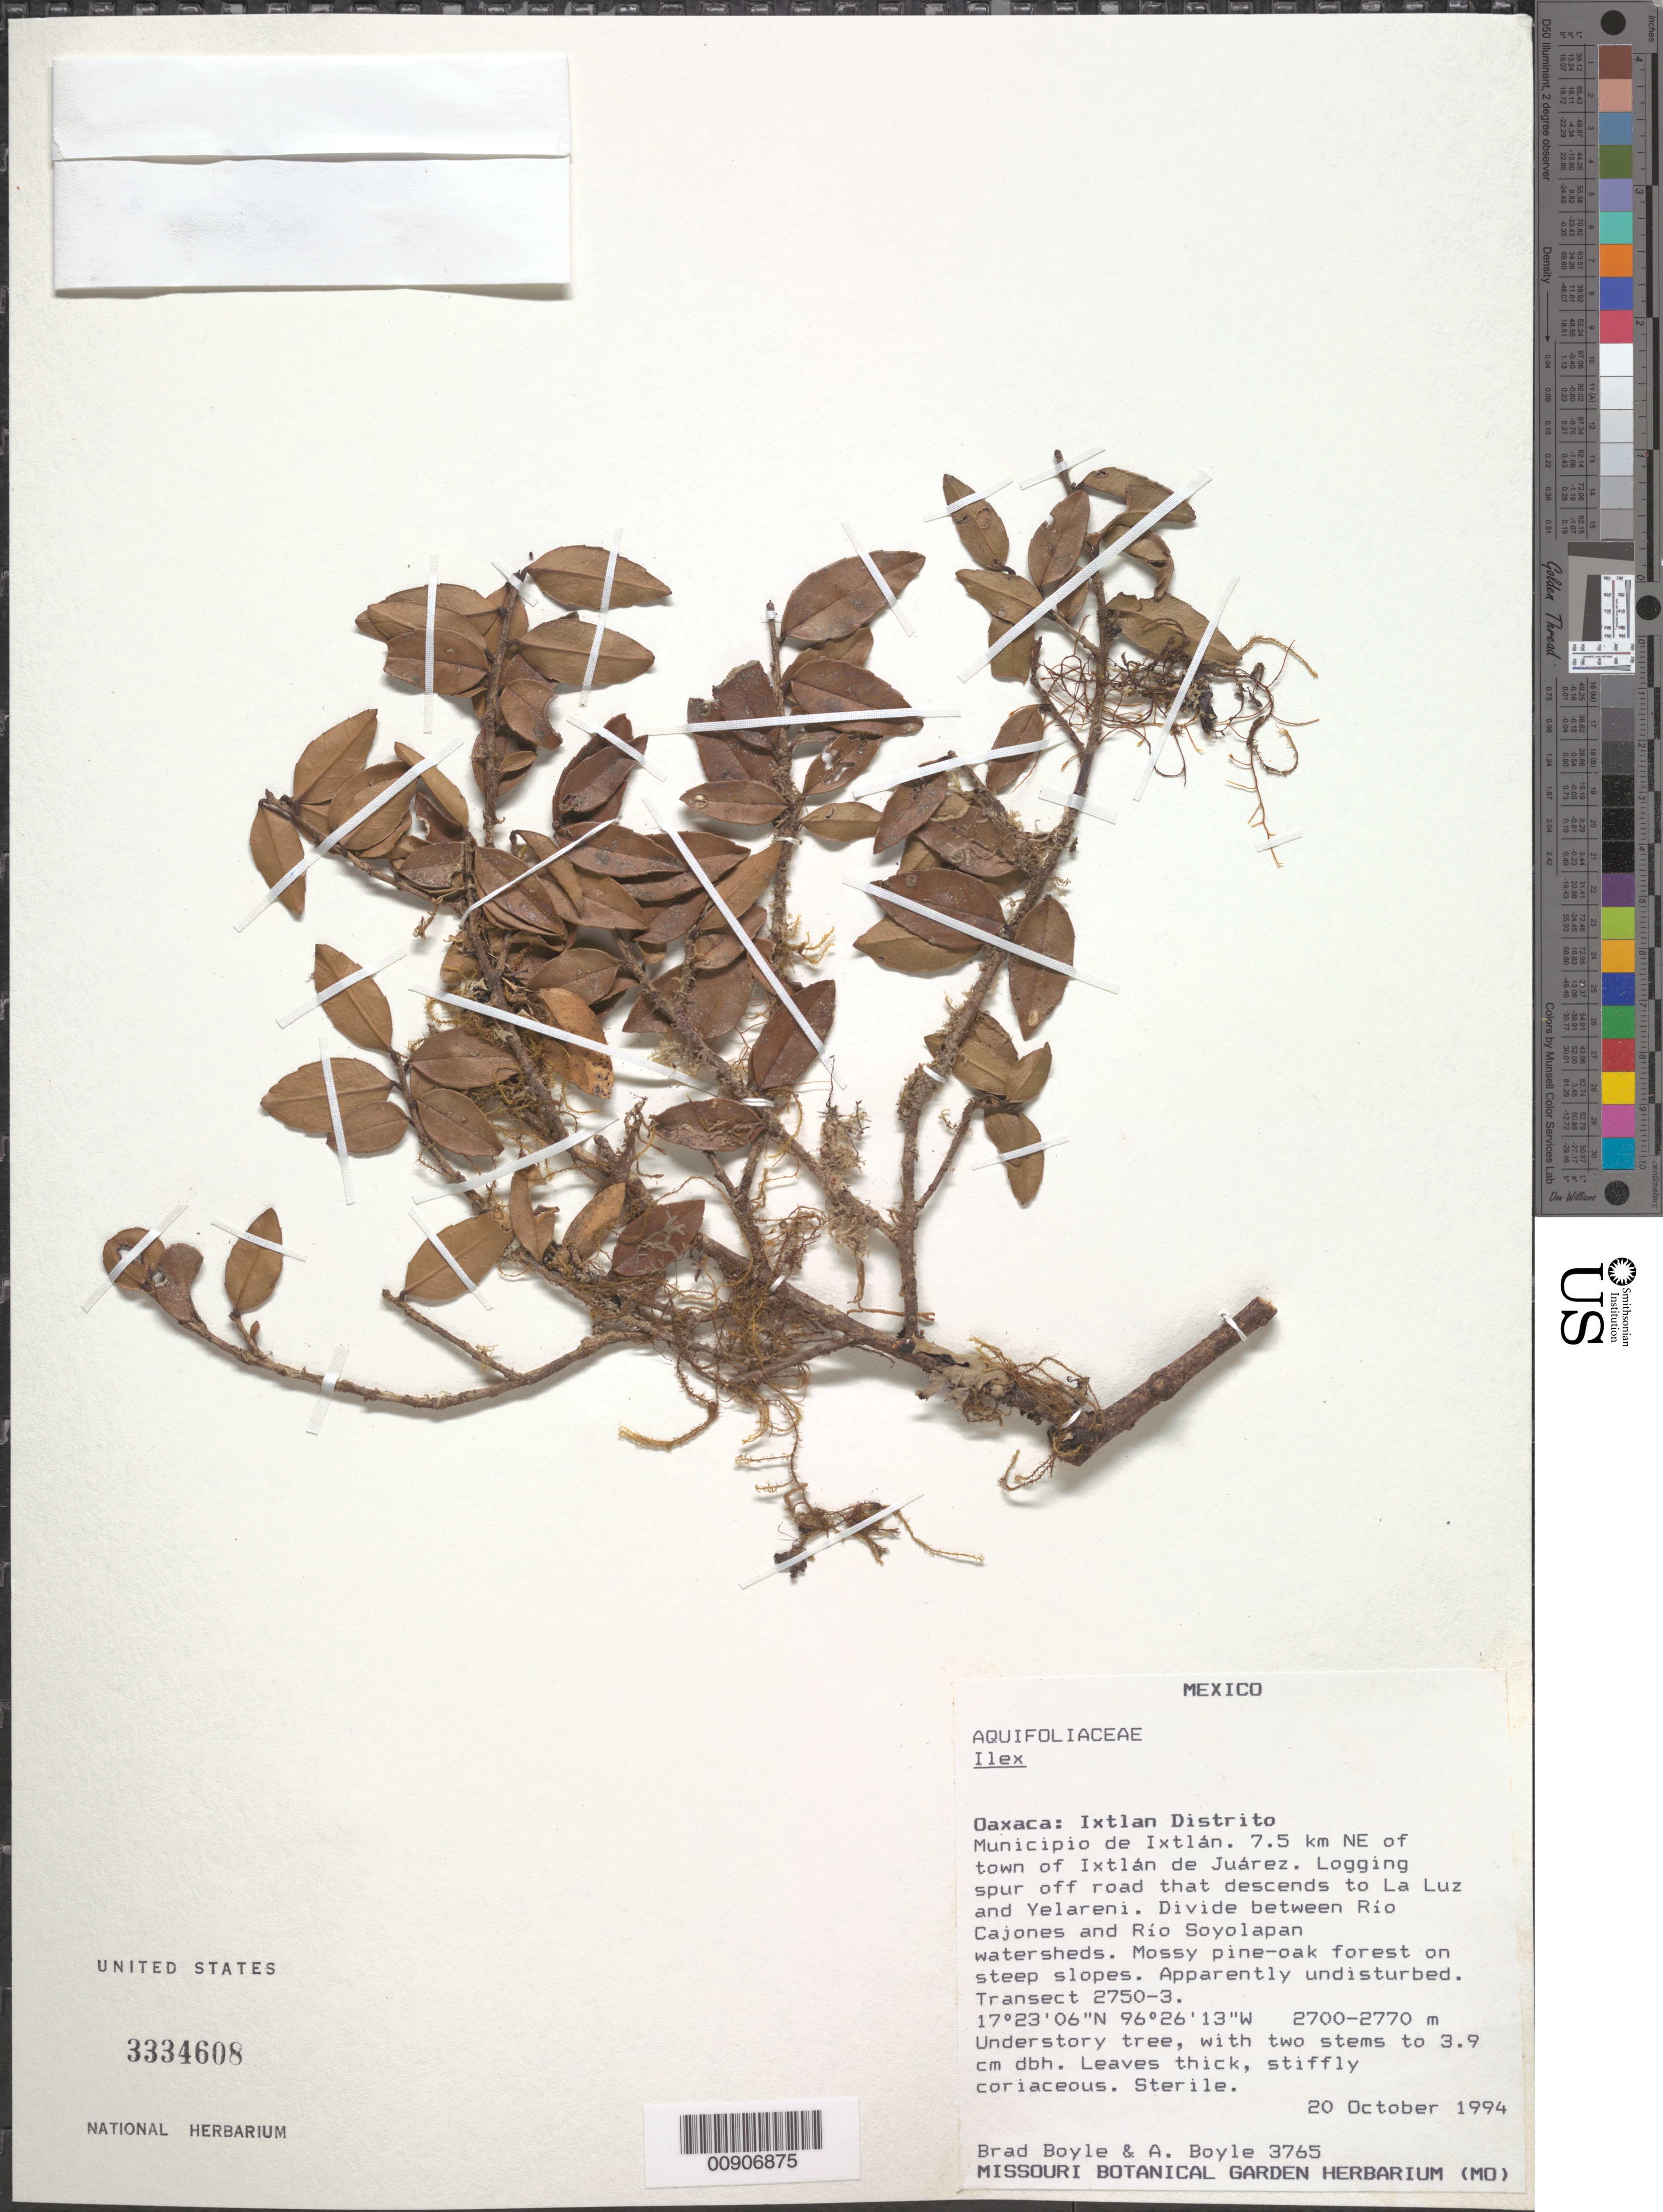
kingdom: Plantae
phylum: Tracheophyta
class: Magnoliopsida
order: Aquifoliales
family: Aquifoliaceae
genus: Ilex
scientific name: Ilex sp.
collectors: J. D. Boeke & A. Boyle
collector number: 3765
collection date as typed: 20 Oct 1994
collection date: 1994-10-20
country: Mexico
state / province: Oaxaca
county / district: Ixtlán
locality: Oaxaca: Ixtlán Distrito. Mpio. de Ixtlán. 7.5 km NE of town of Ixtlán de Juárez. Logging spur off road that descends to La Luz and Yelareni. Divide between Río Cajones and Río Soyolapan watersheds.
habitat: Mossy pine-oak forest on steep slopes. Apparently undisturbed.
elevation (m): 2770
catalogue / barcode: US 3334608